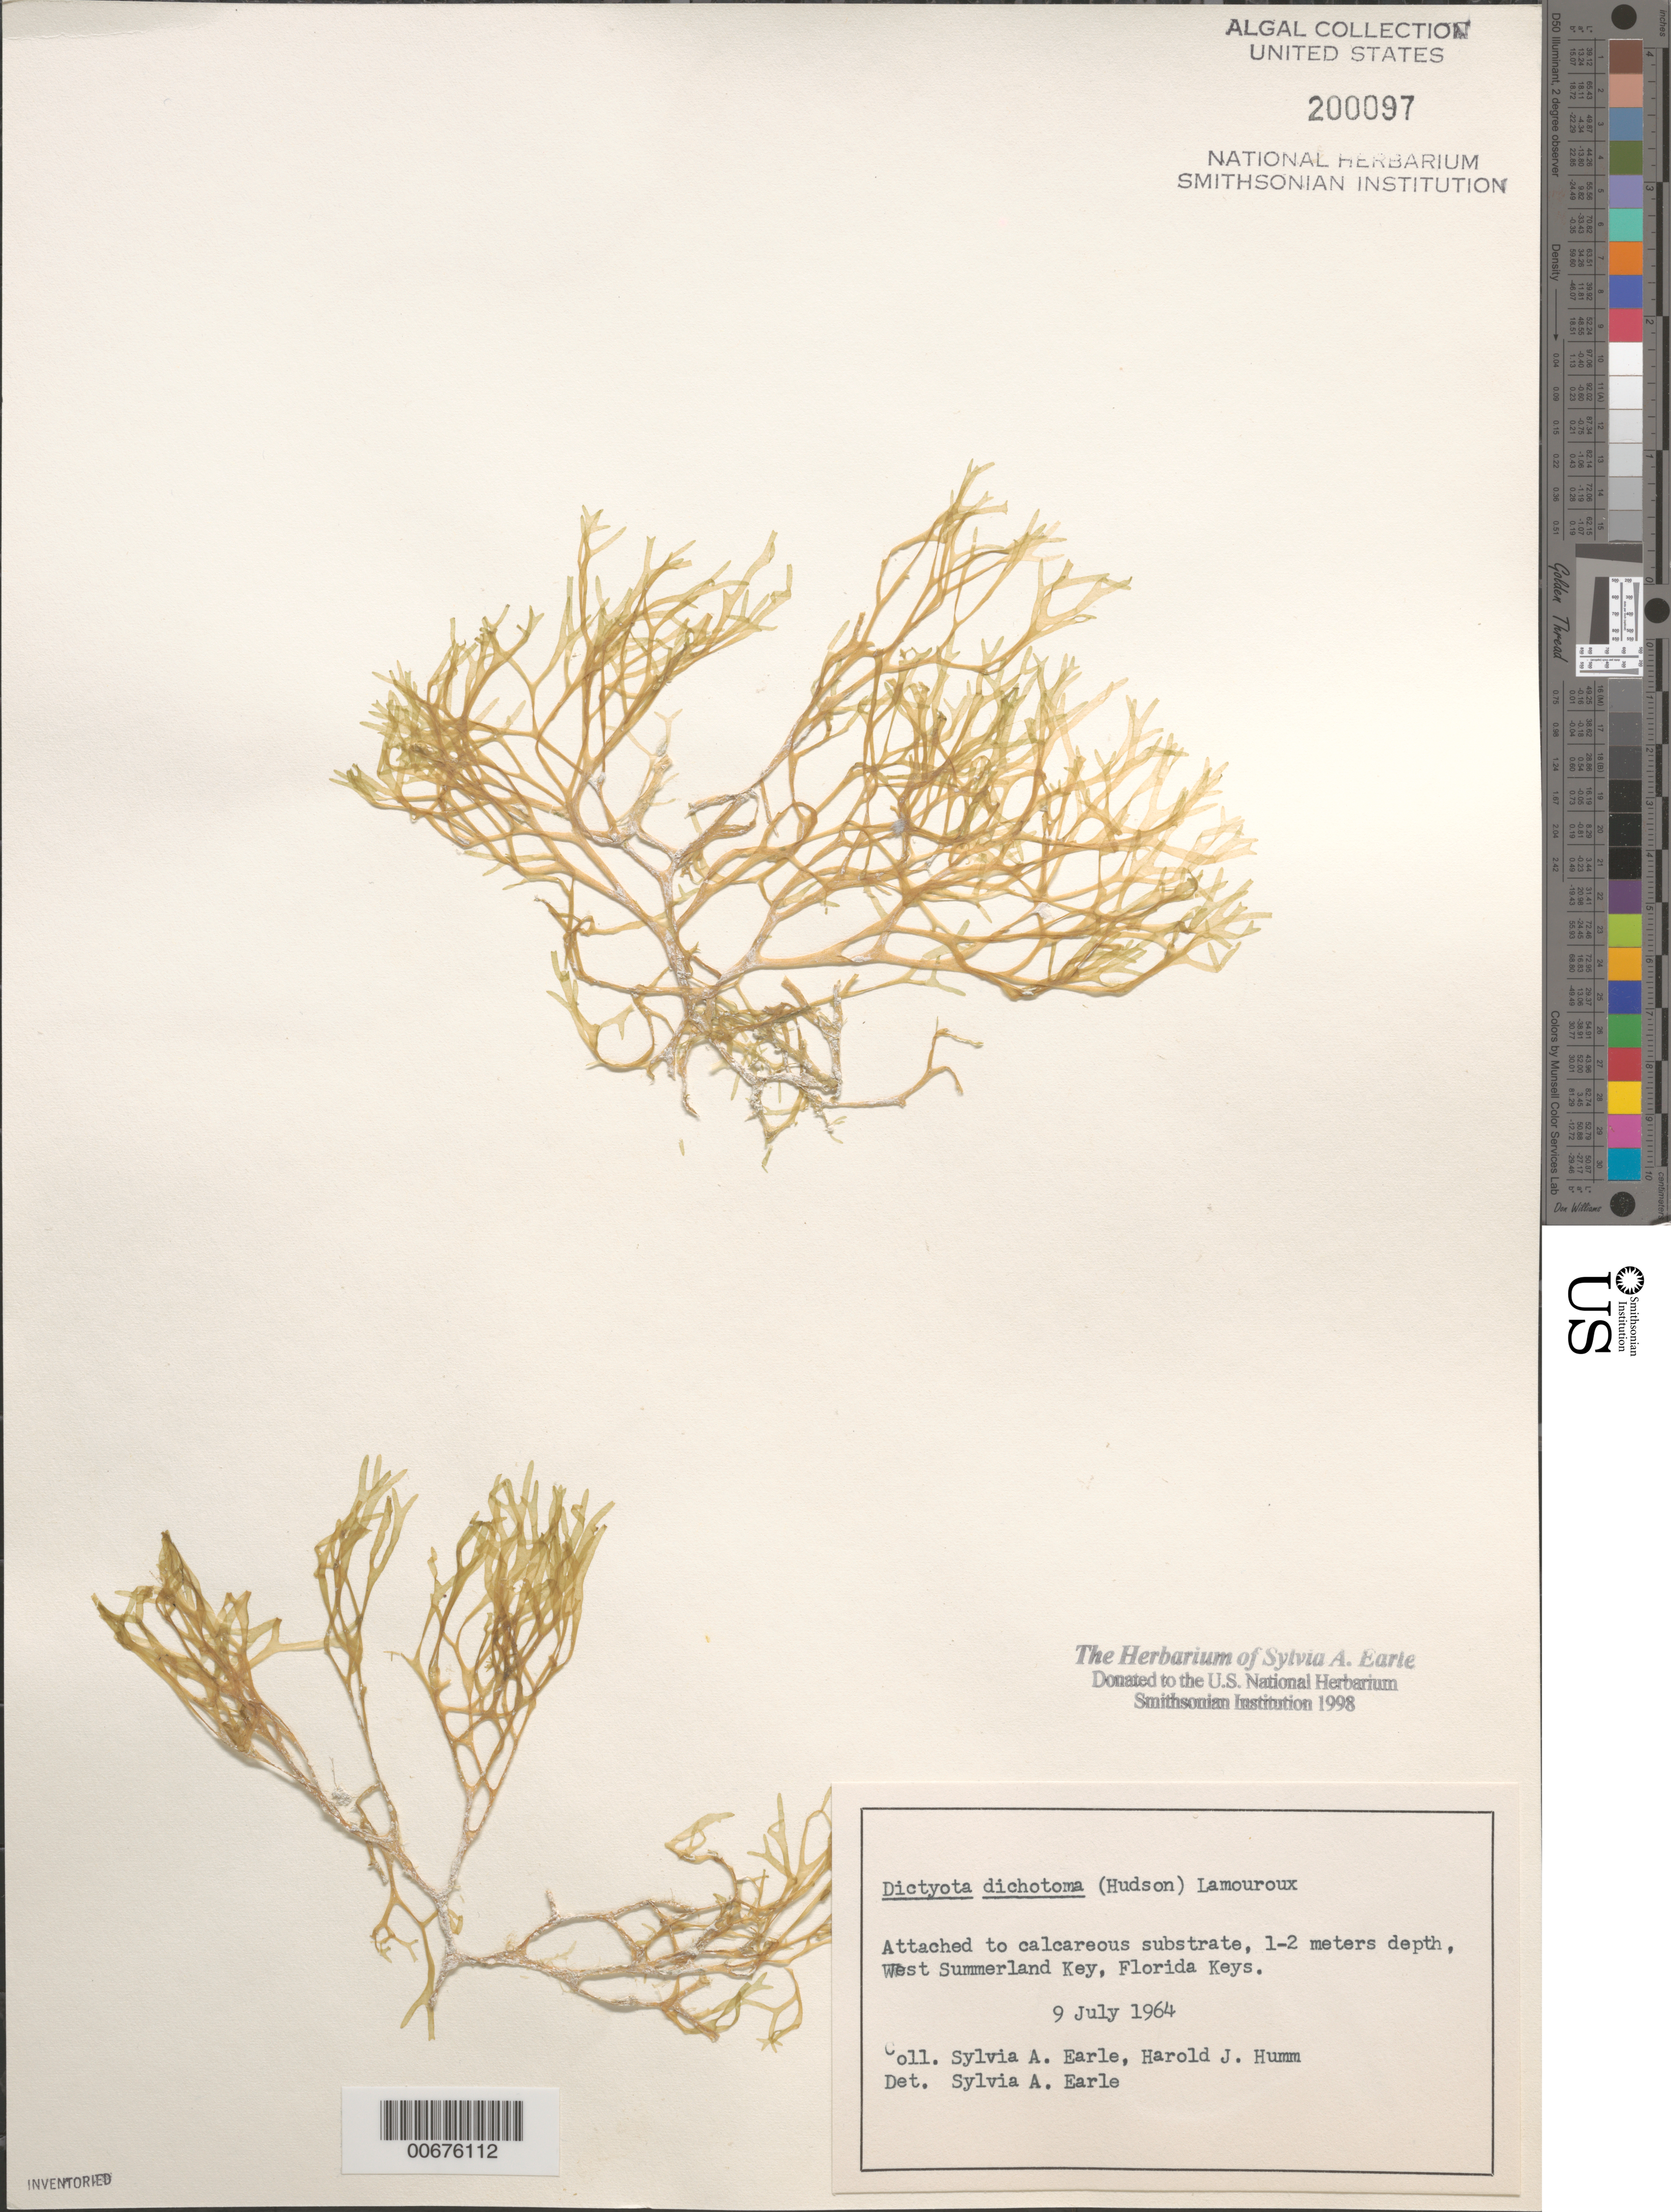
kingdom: Chromista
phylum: Ochrophyta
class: Phaeophyceae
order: Dictyotales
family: Dictyotaceae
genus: Dictyota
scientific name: Dictyota dichotoma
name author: (Huds.) J.V.Lamouroux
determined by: Earle, S. A.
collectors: S. A. Earle & H. J. Humm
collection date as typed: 09 Jul 1964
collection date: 1964-07-09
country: United States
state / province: Florida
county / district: Monroe County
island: West Summerland Key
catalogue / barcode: US 200097